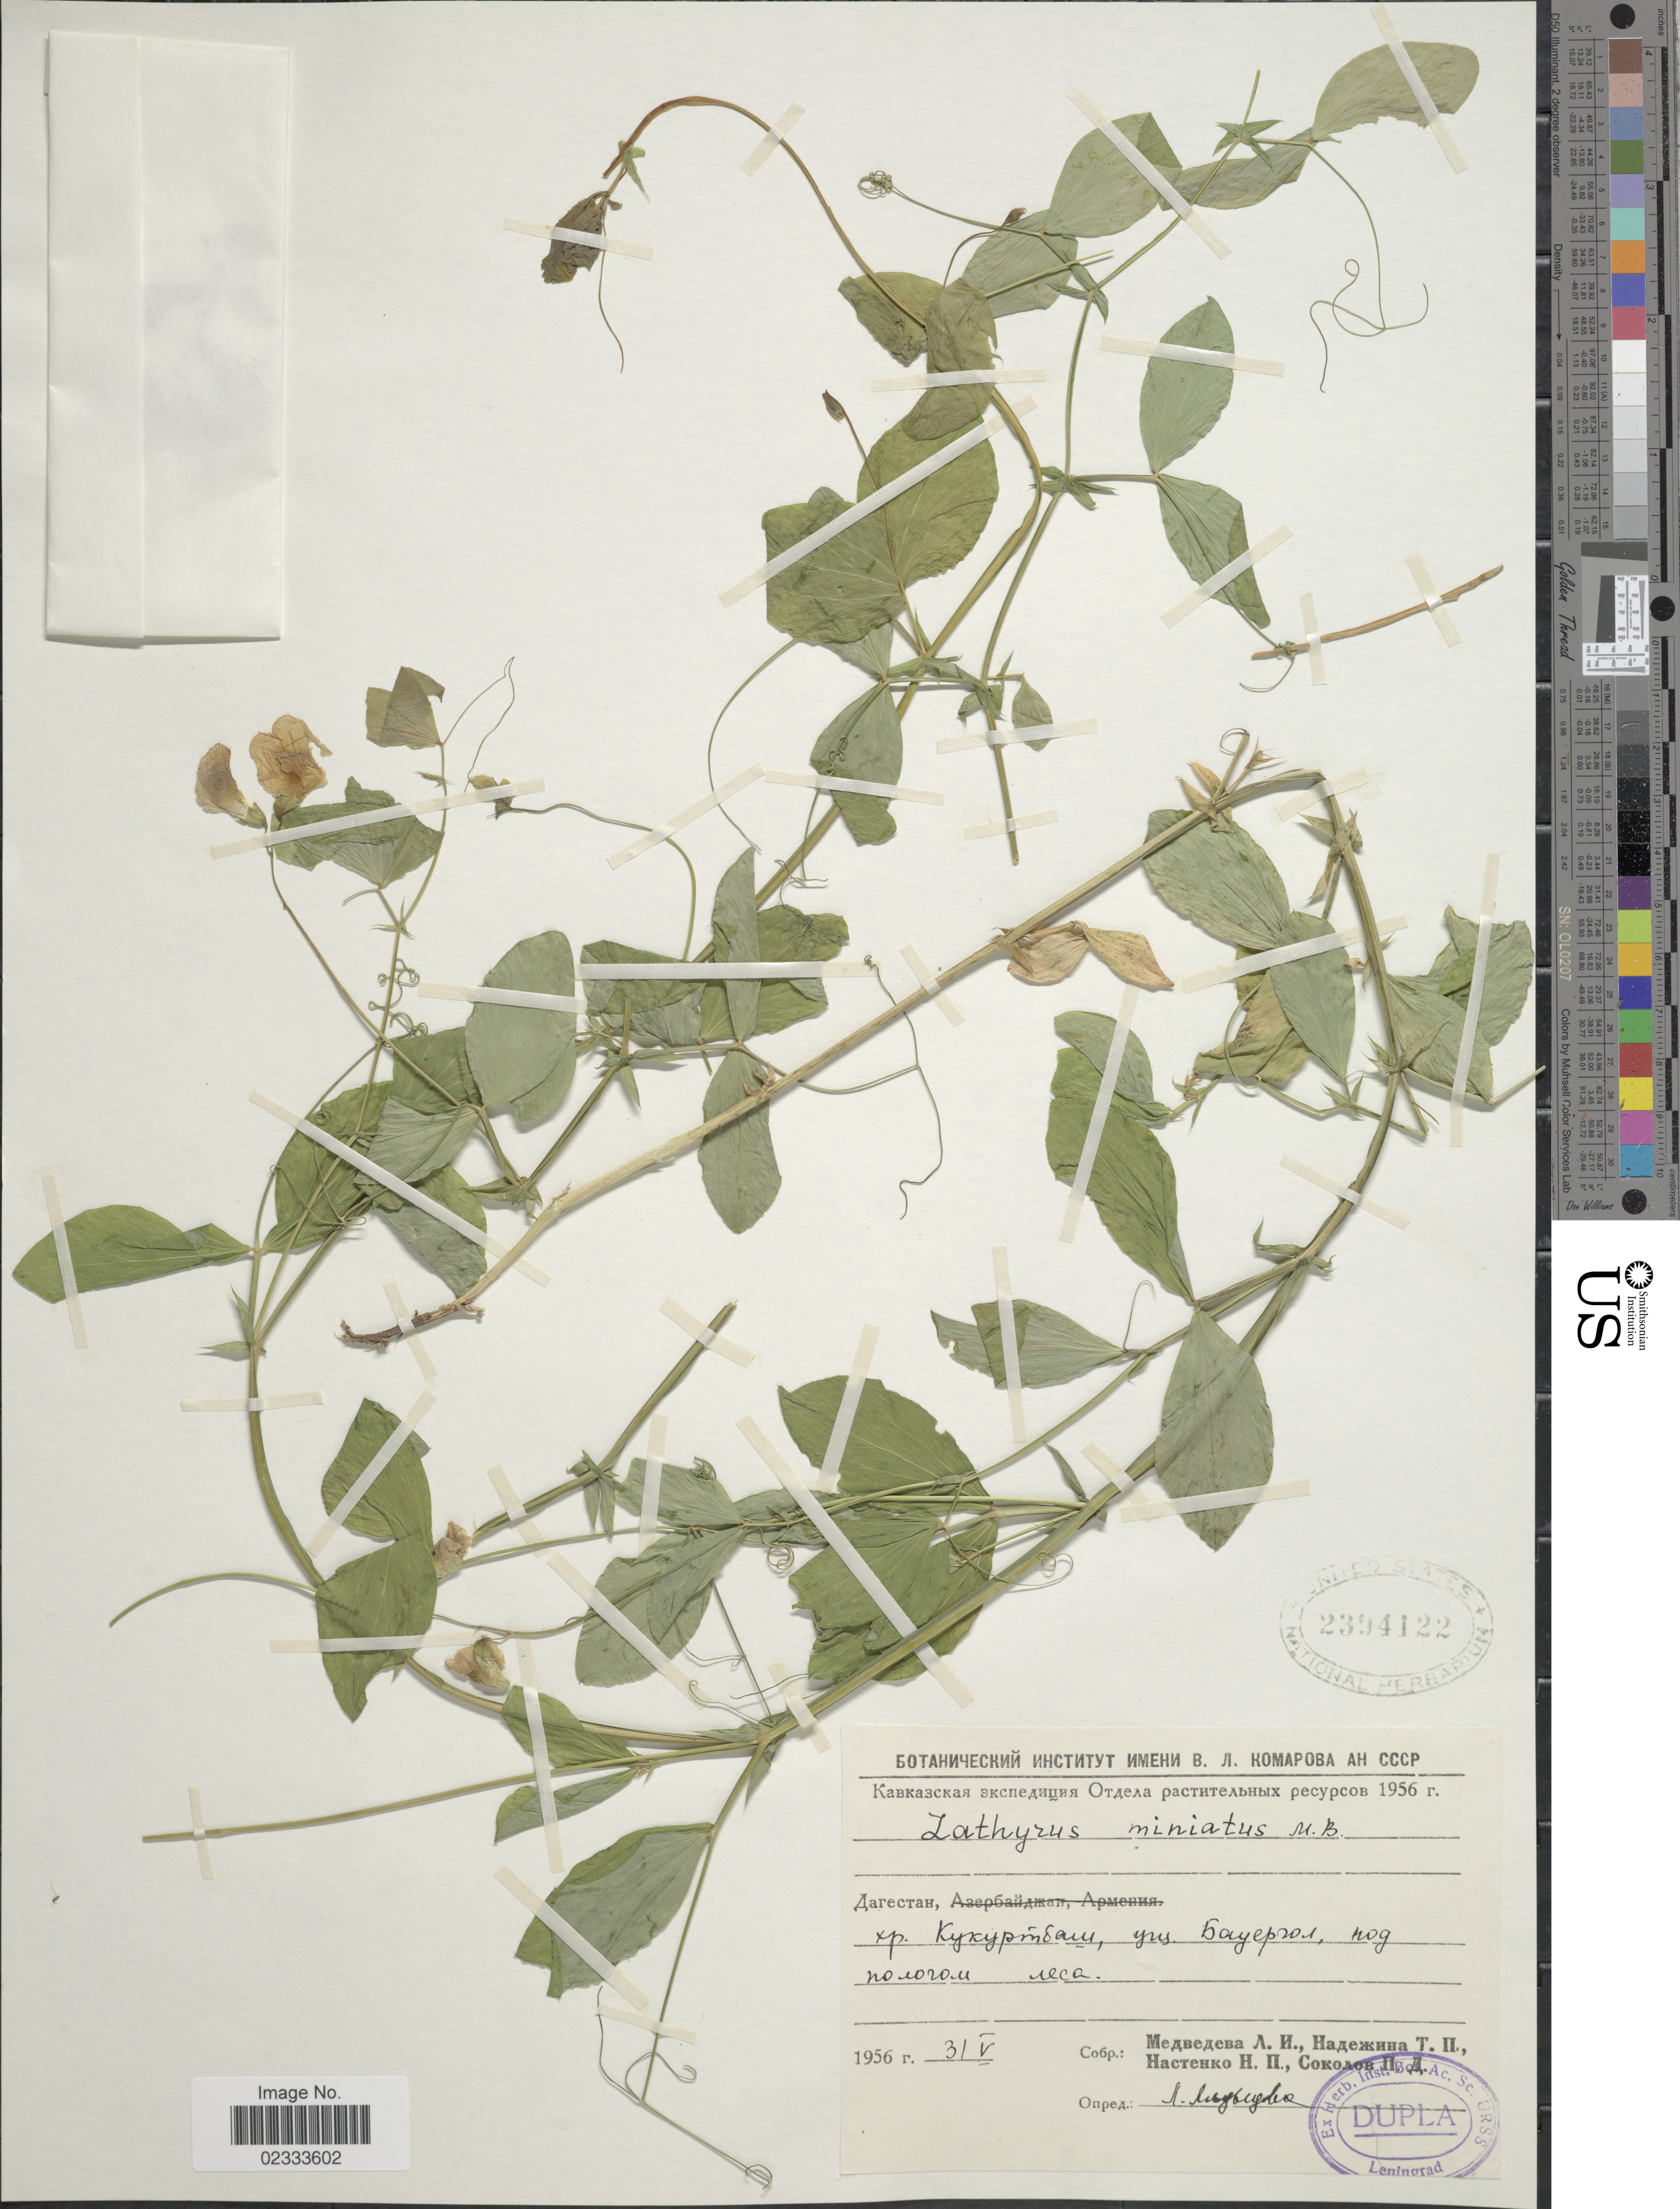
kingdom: Plantae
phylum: Tracheophyta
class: Magnoliopsida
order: Fabales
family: Fabaceae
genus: Lathyrus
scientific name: Lathyrus miniatus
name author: M. Bieb. ex Steven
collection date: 1956-05-31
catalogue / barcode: US 2394122